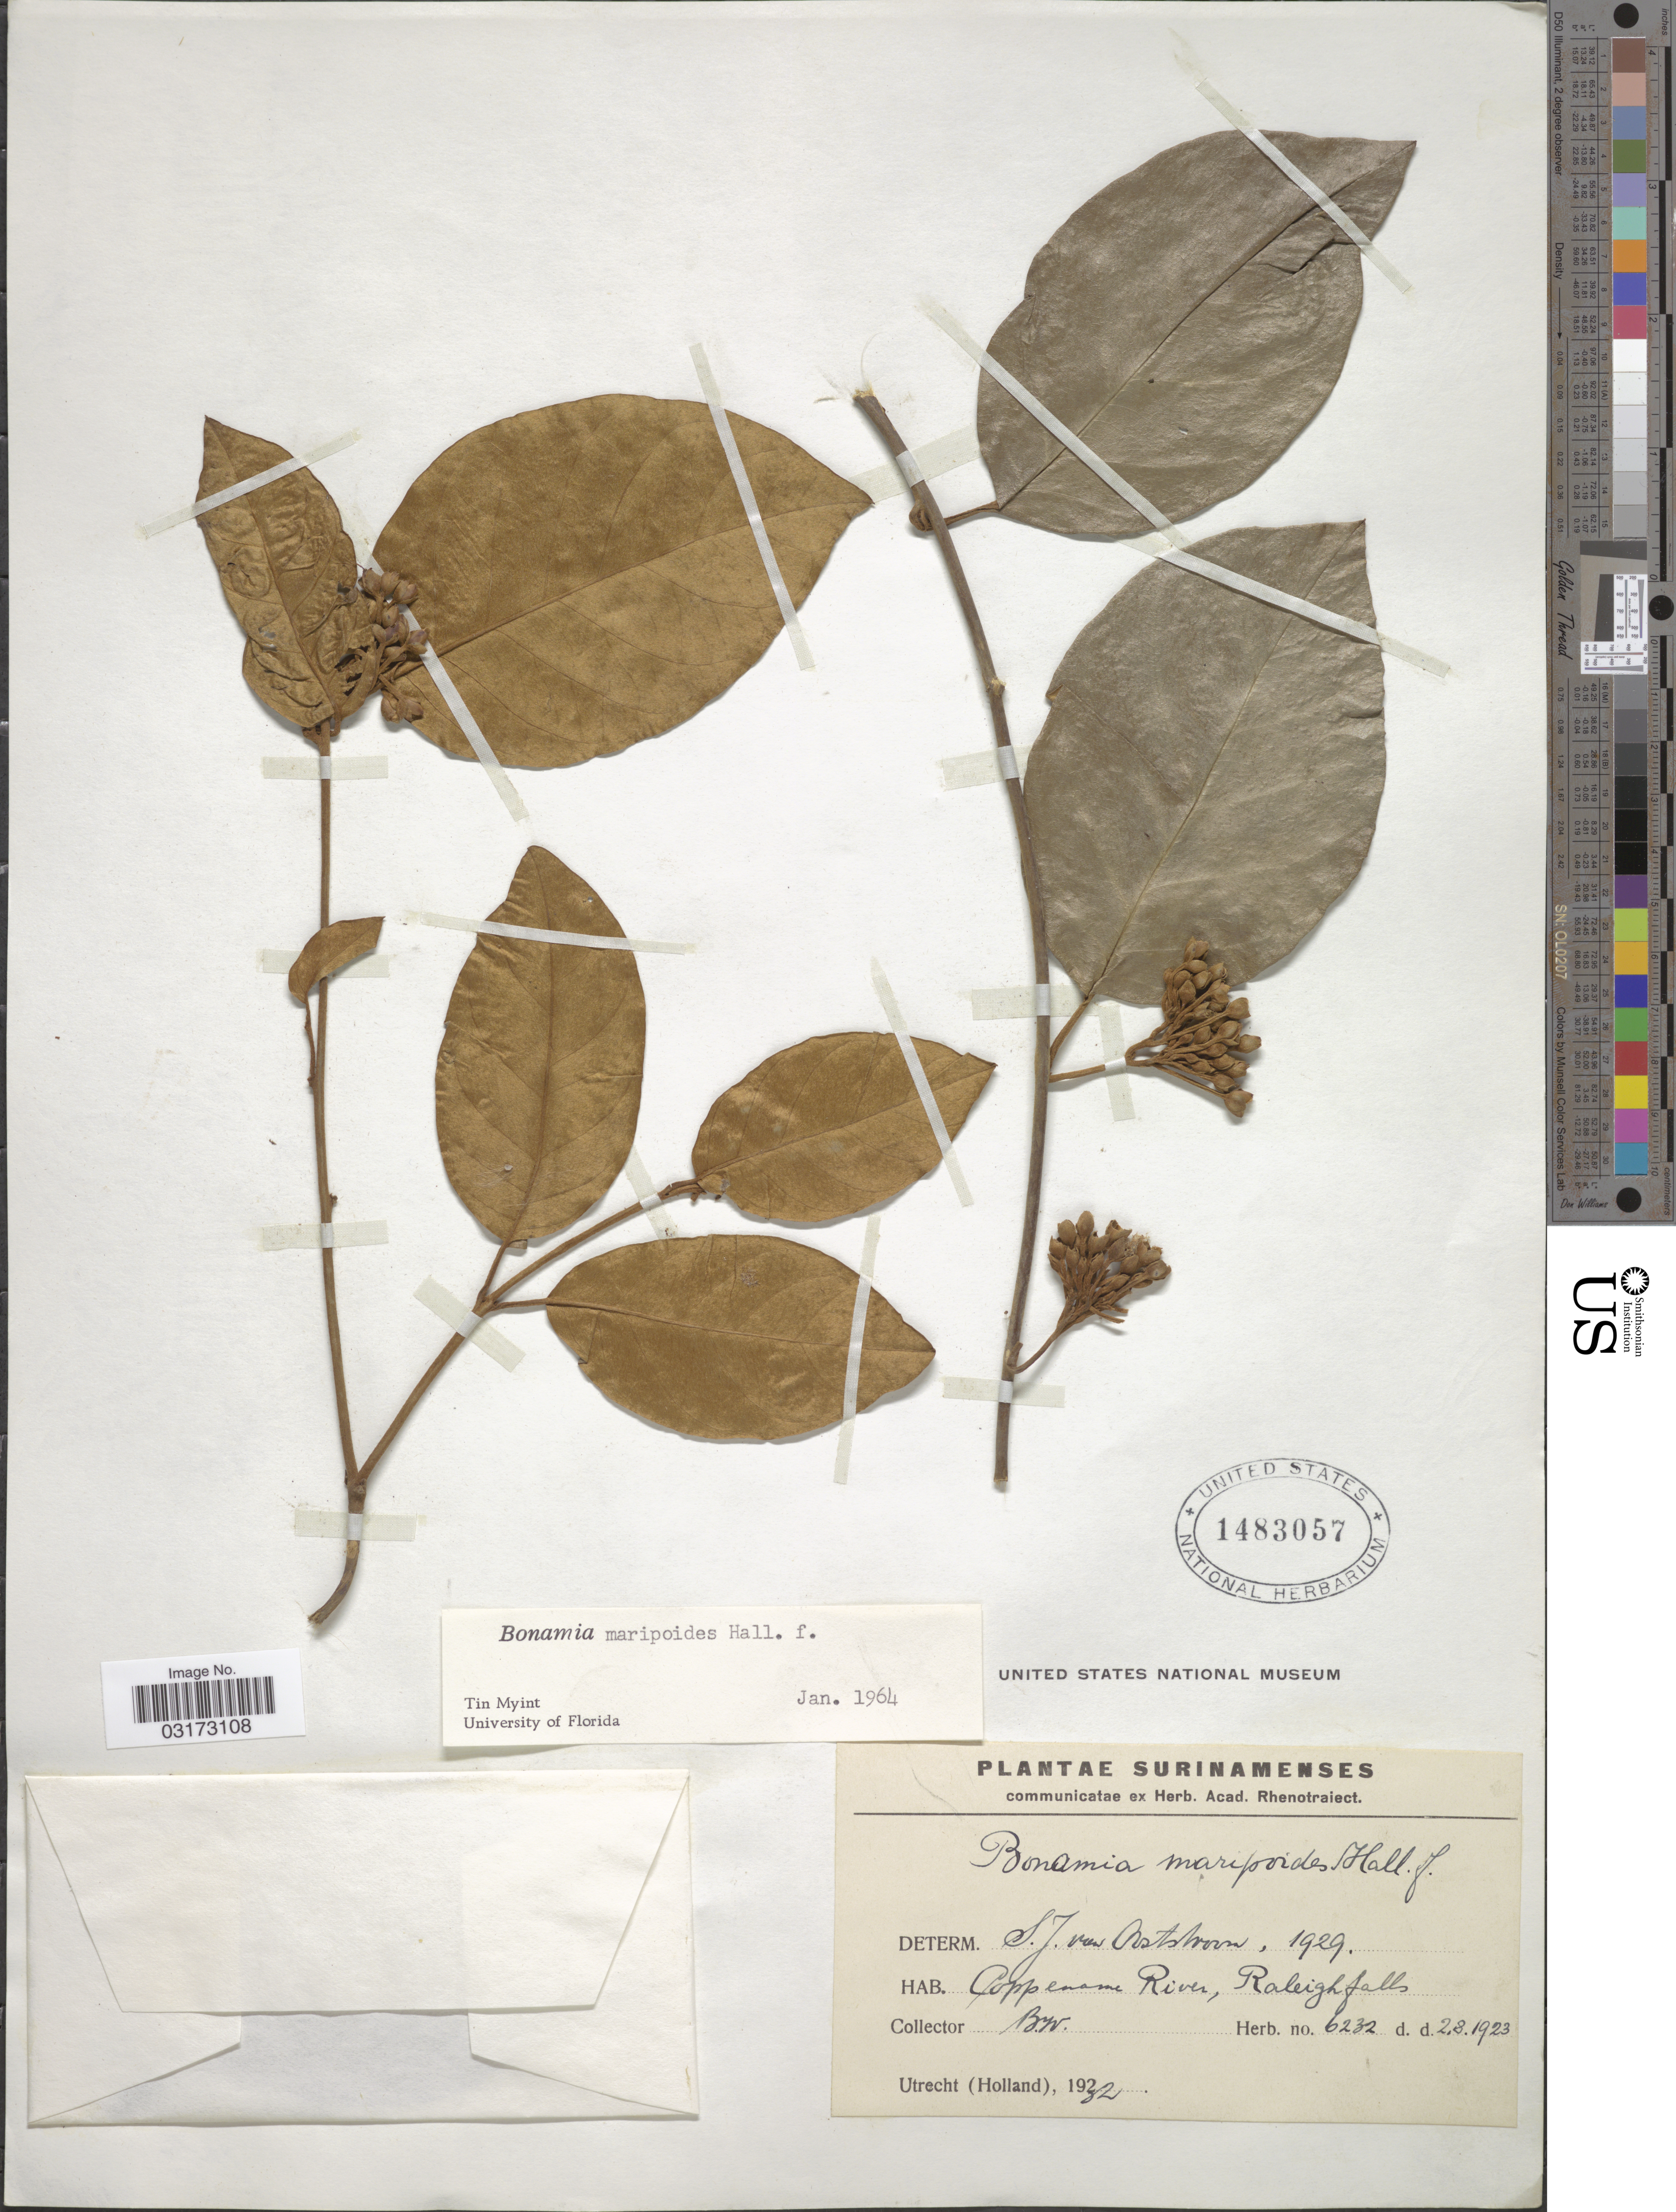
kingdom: Plantae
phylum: Tracheophyta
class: Magnoliopsida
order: Solanales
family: Convolvulaceae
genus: Bonamia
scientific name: Bonamia maripoides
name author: Hallier f.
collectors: B. W.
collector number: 6232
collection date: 1923-08-02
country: Suriname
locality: Surinamenses. Coppename River, Raleighfalls.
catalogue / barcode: US 1483057